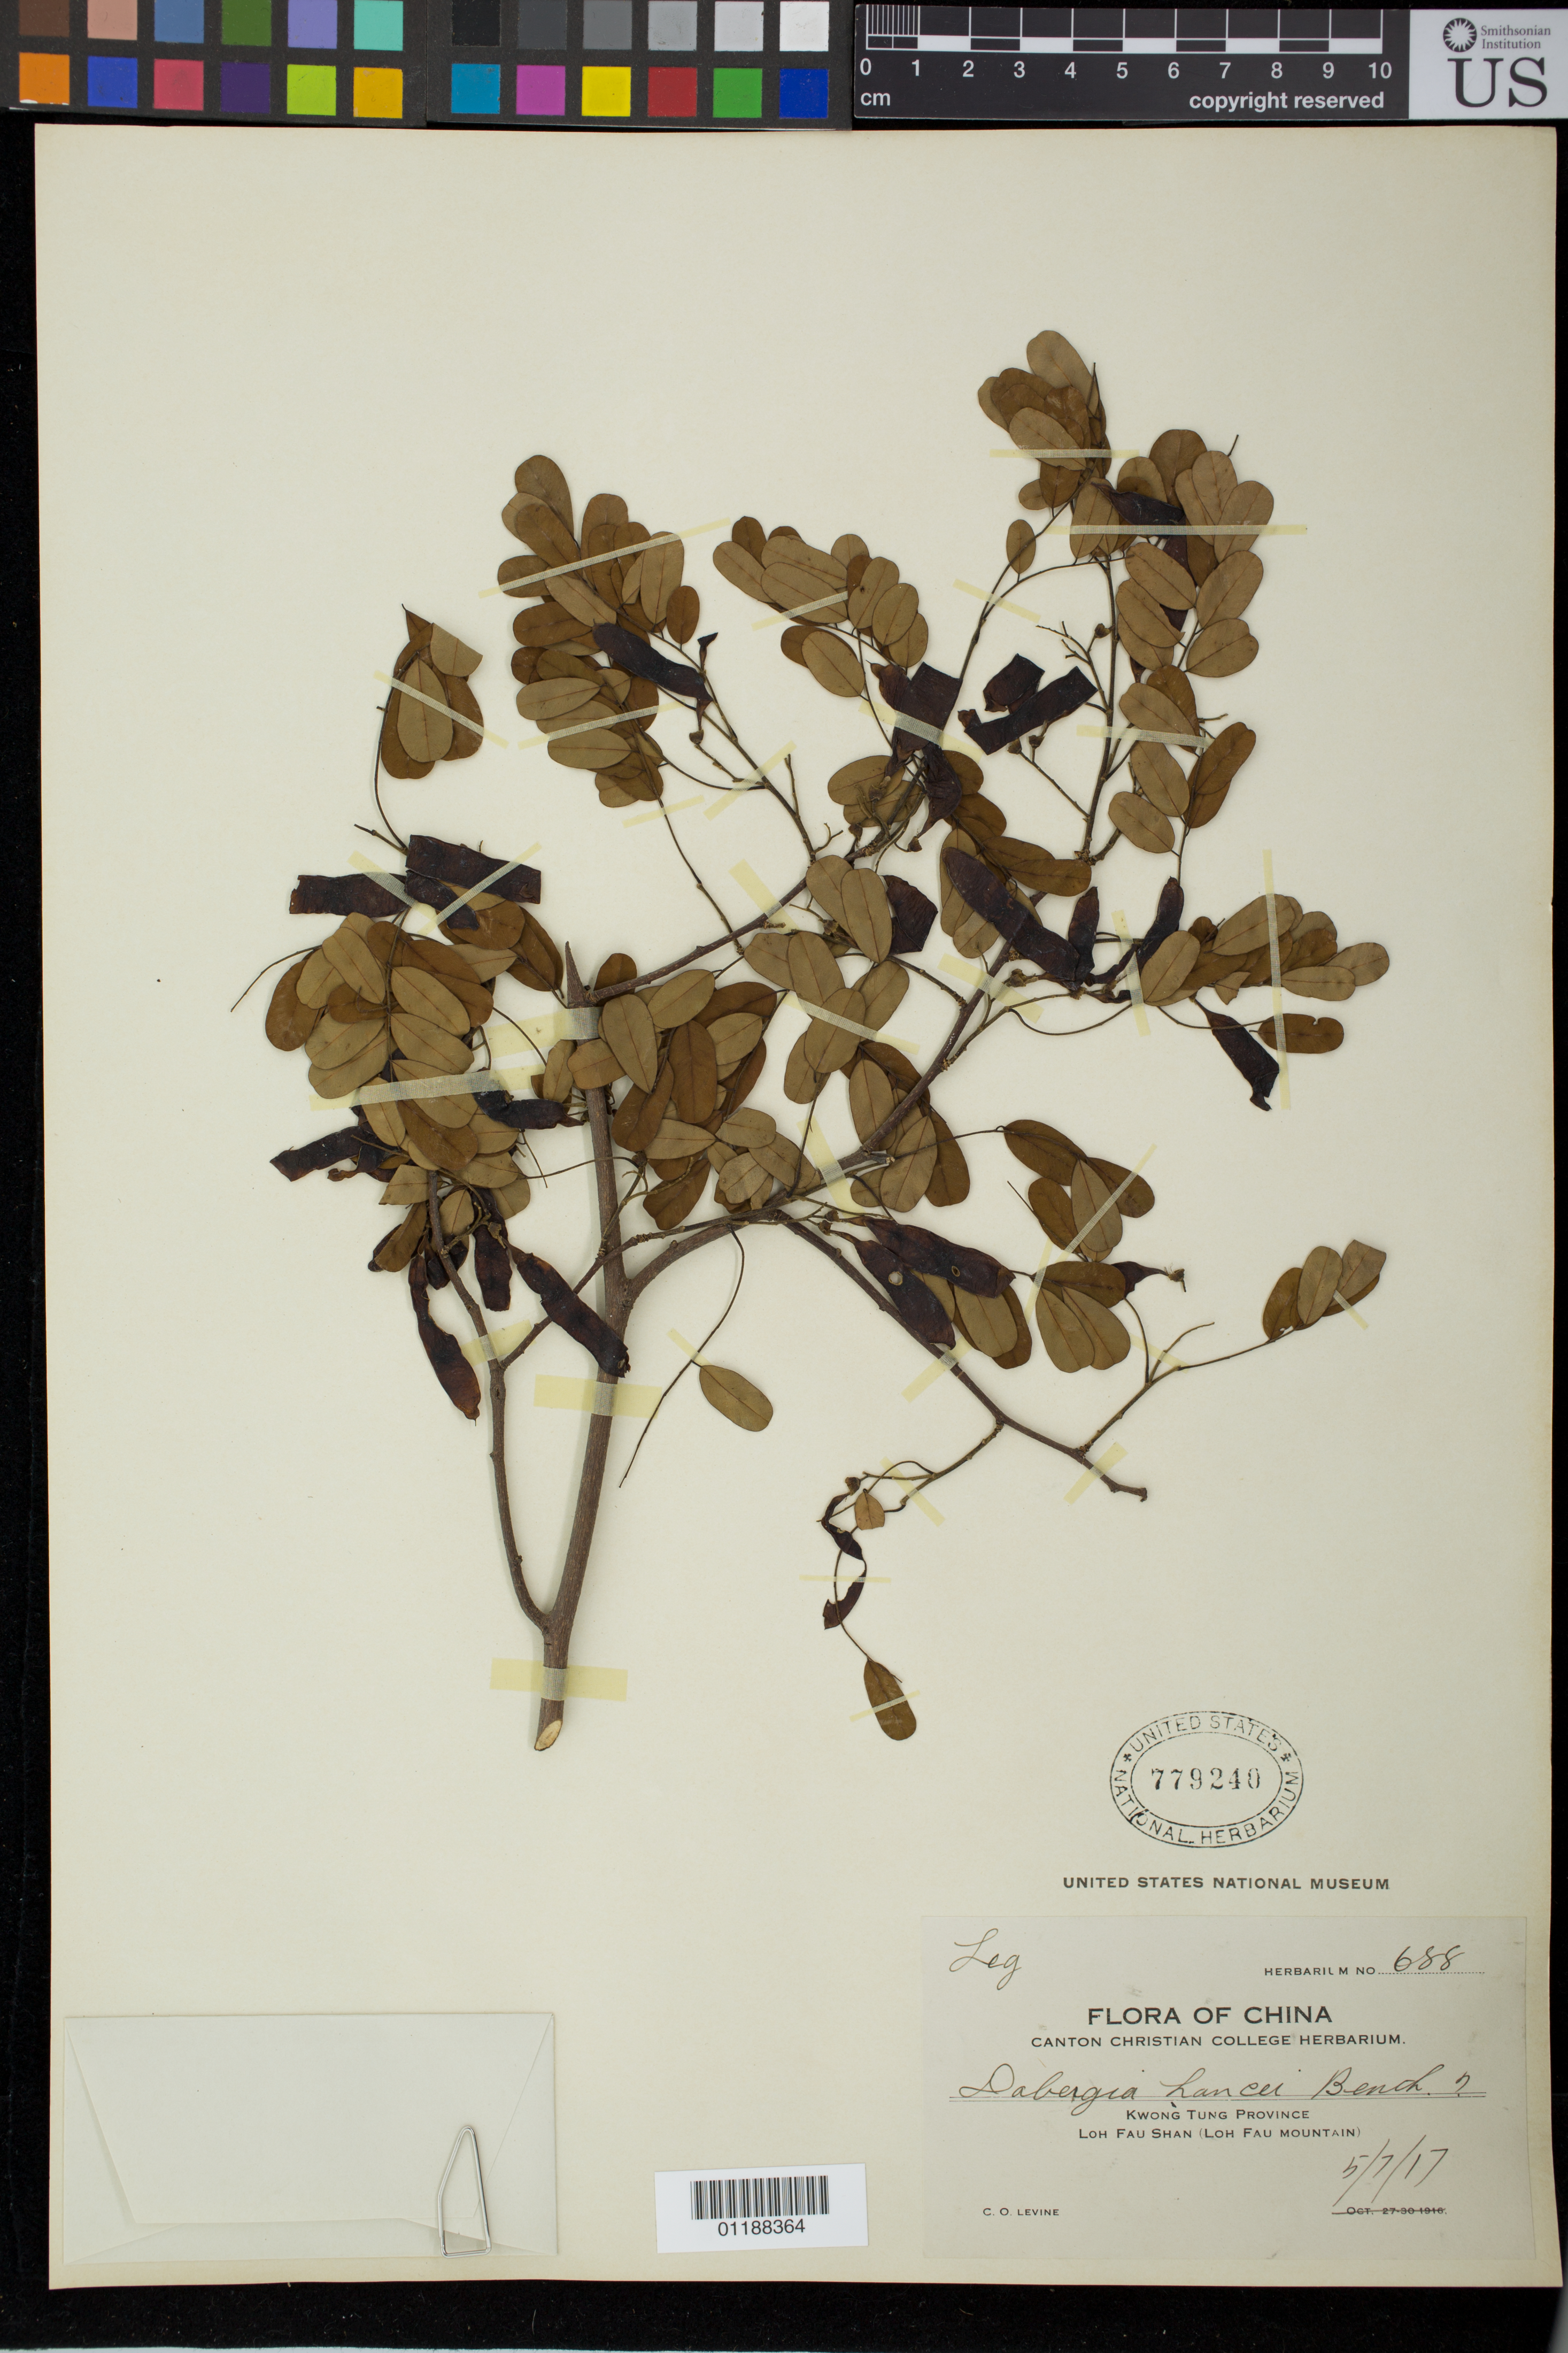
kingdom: Plantae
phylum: Tracheophyta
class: Magnoliopsida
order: Fabales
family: Fabaceae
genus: Dalbergia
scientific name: Dalbergia hancei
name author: Benth.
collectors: C. O. Levine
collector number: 688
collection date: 1917-07-05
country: China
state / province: Guangdong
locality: Loh Fau Shan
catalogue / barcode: US 779240